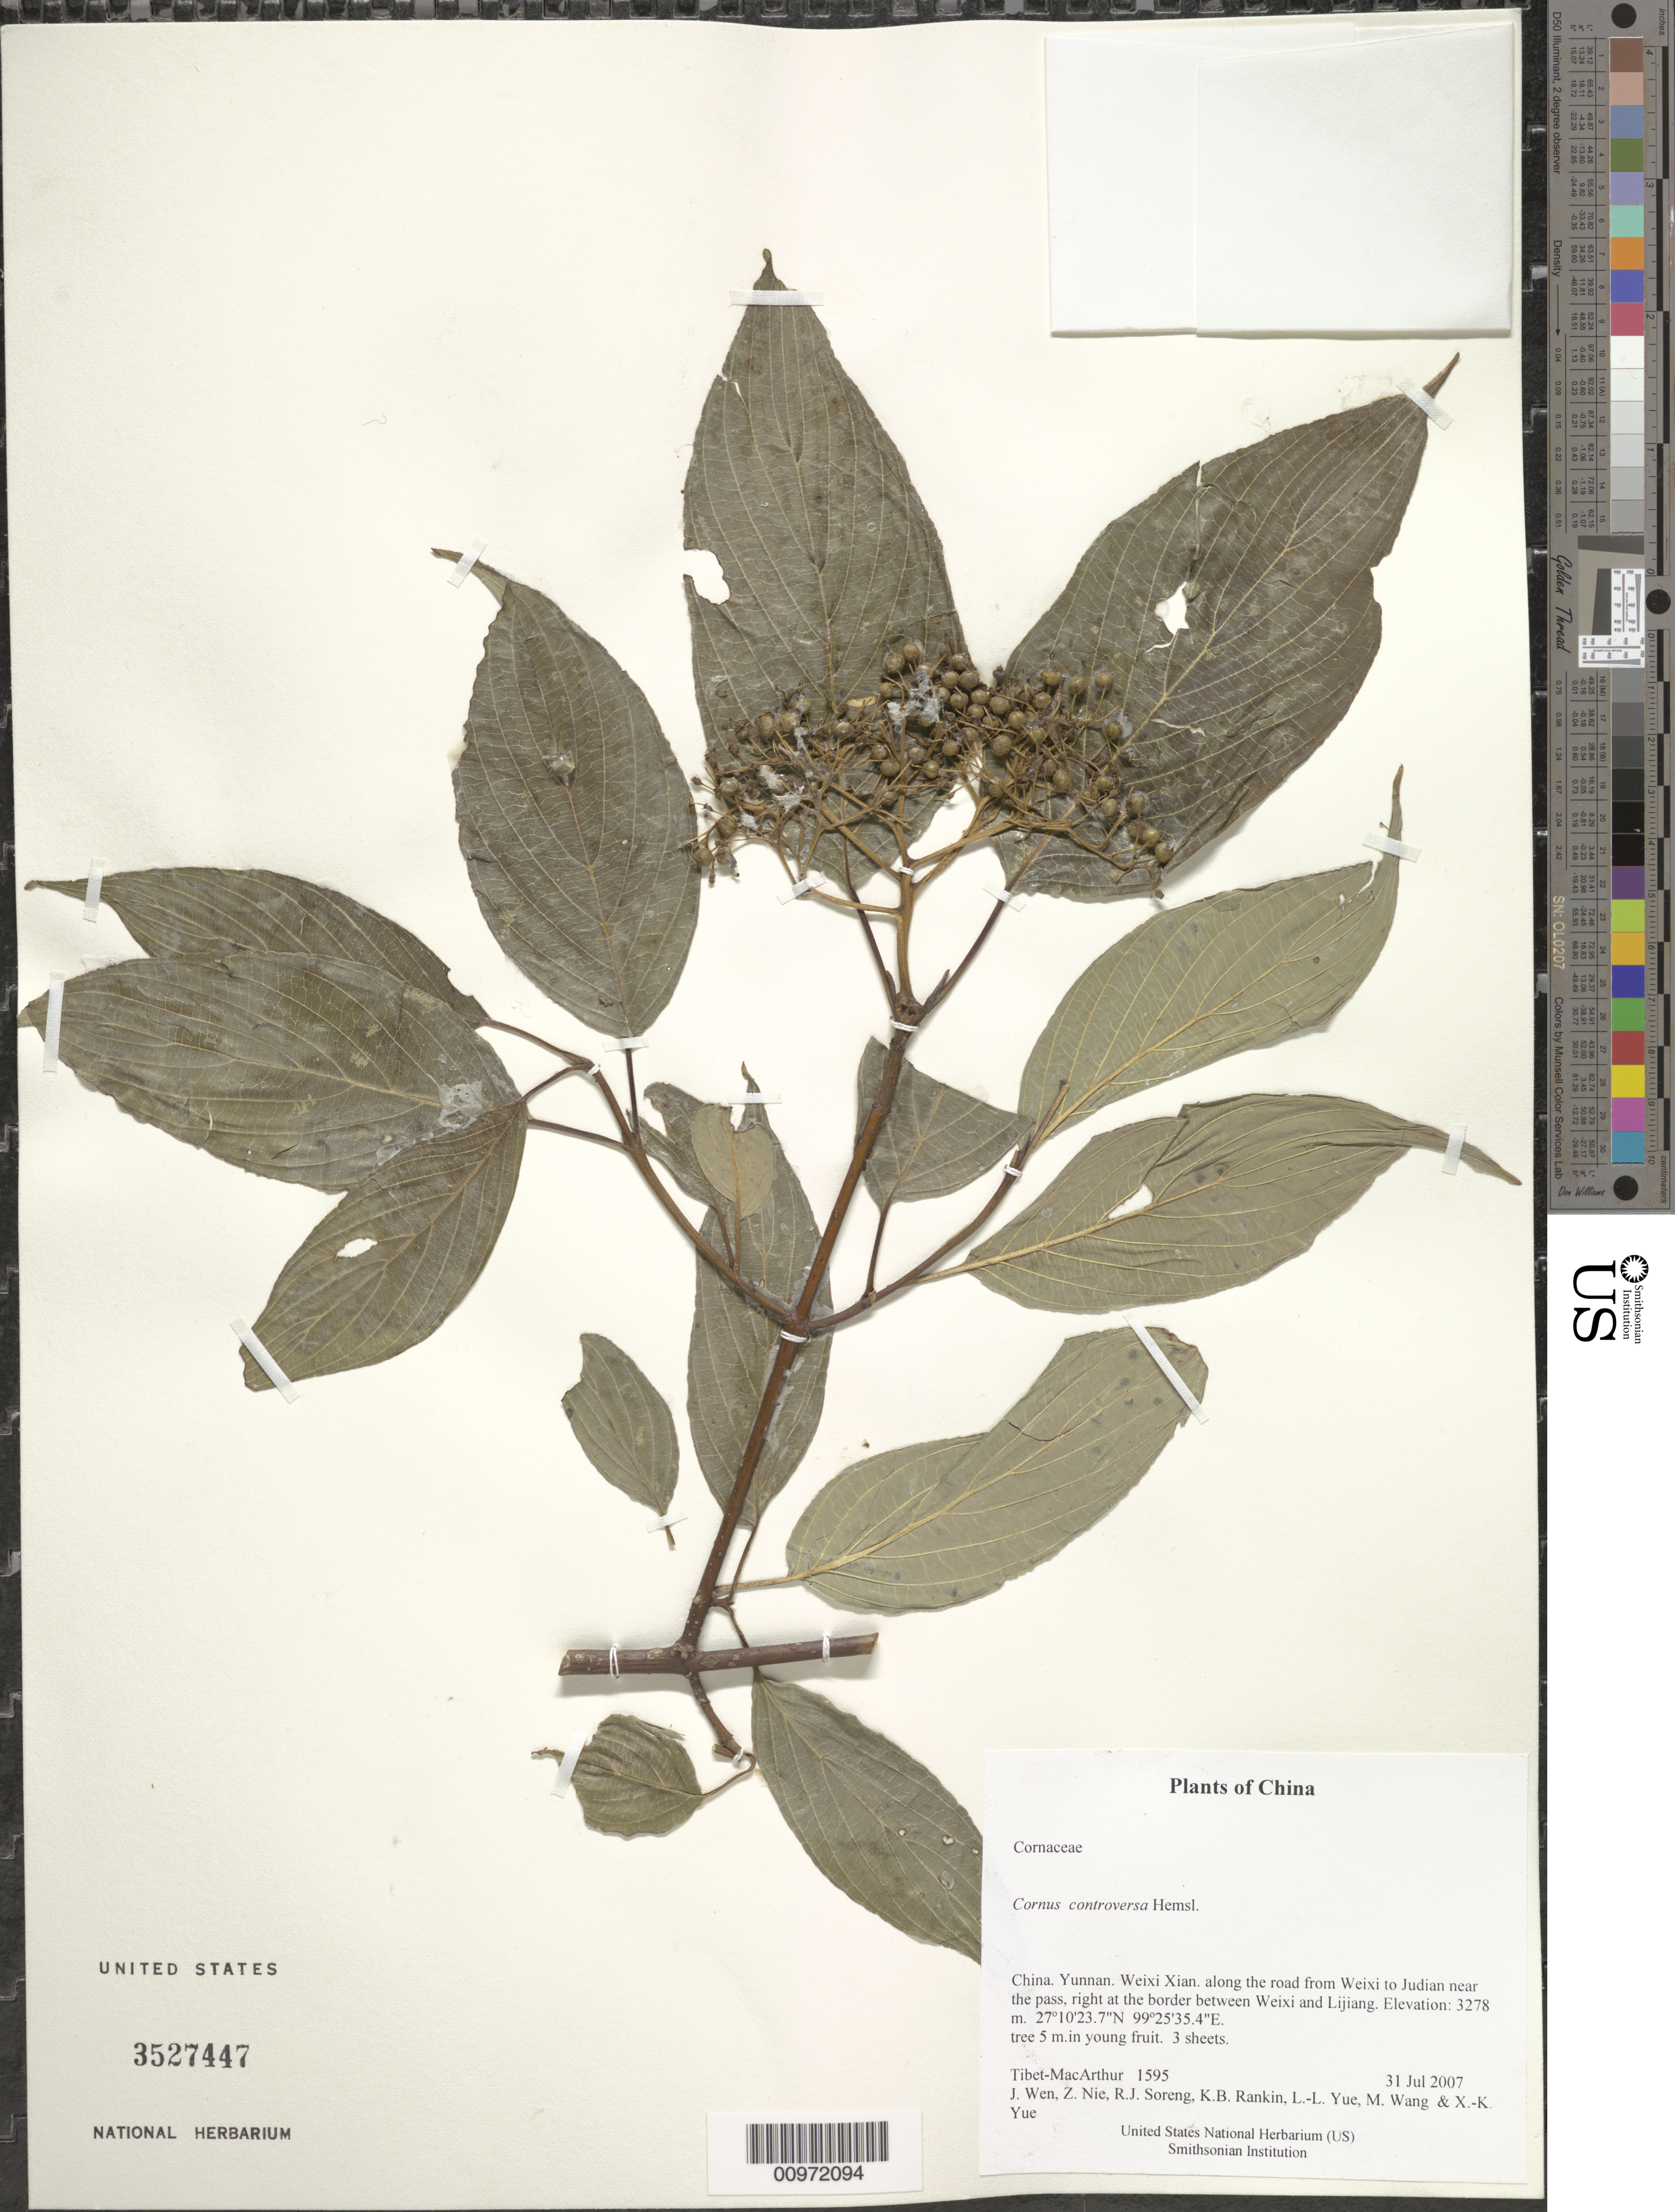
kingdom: Plantae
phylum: Tracheophyta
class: Magnoliopsida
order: Cornales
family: Cornaceae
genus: Cornus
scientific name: Cornus controversa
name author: Hemsl.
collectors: Tibet-MacArthur, J. Wen, Z. Nie, R. J. Soreng, K. Rankin, L. Yue, M. Wang & X. Yue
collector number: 1595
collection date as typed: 31 Jul 2007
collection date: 2007-07-31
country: China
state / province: Yunnan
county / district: Weixi Xian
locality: along the road from Weixi to Judian near the pass, right at the border between Weixi and Lijiang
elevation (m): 3278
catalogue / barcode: US 3527447